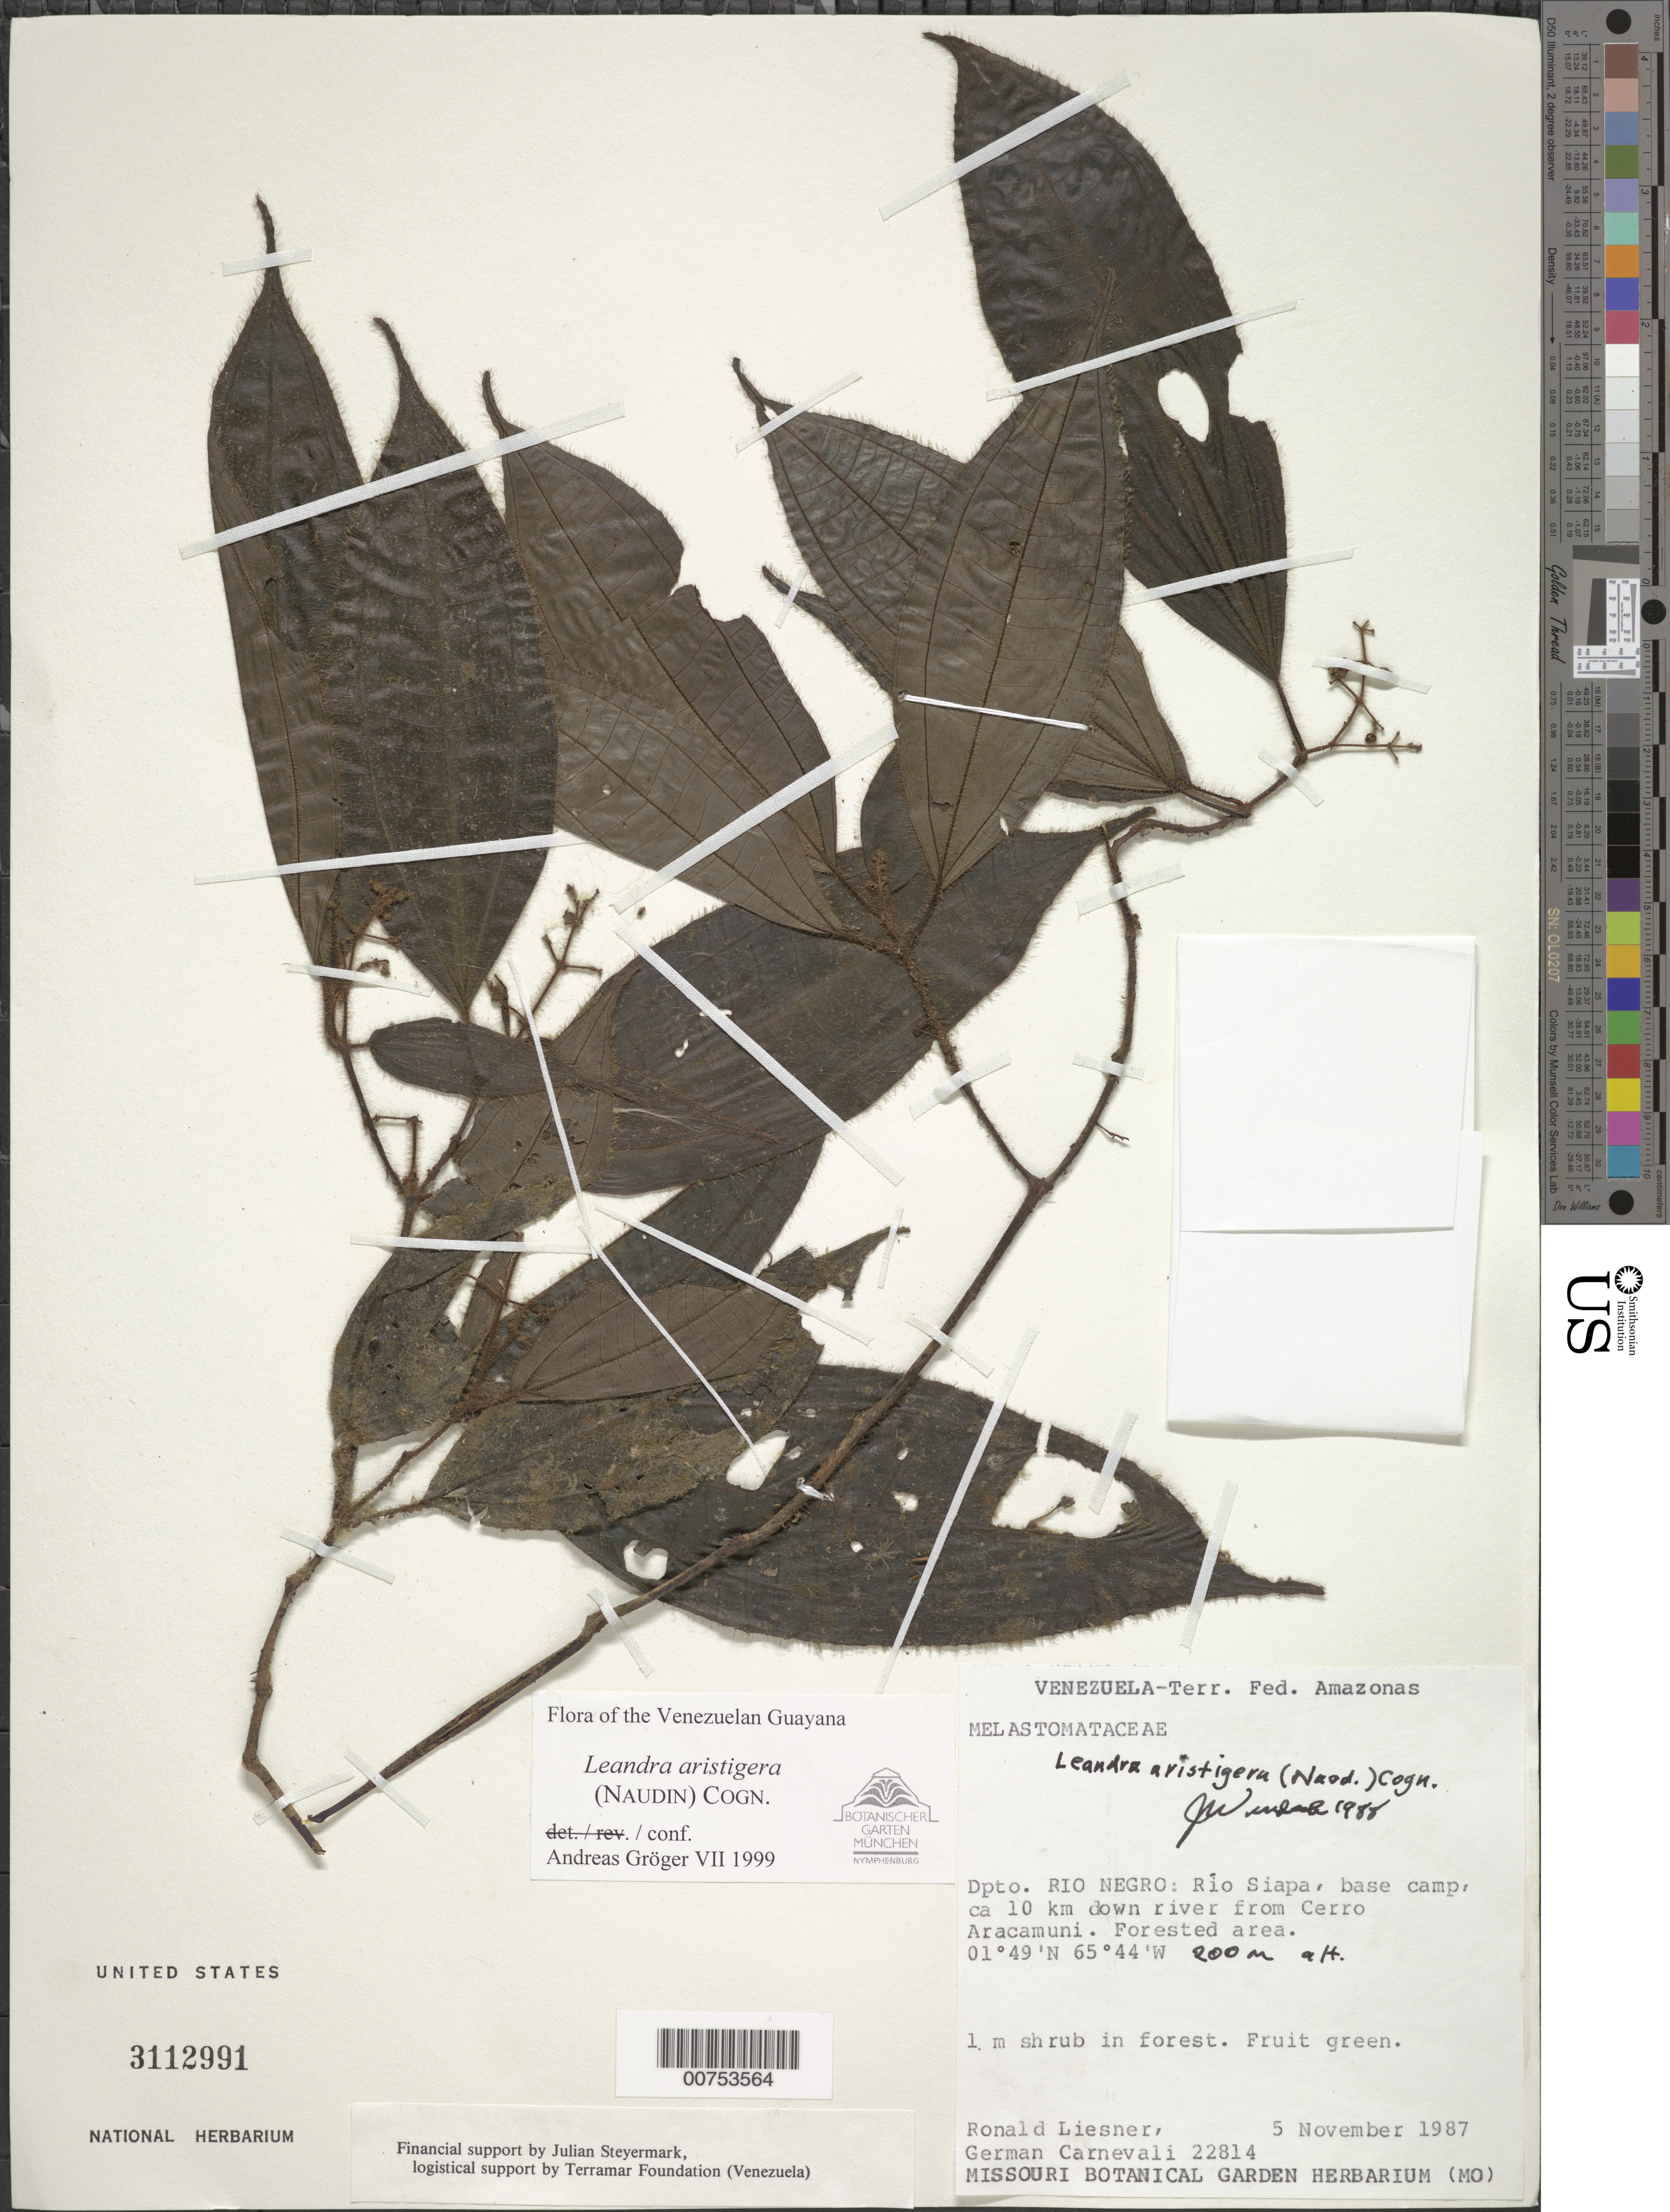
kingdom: Plantae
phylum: Tracheophyta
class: Magnoliopsida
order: Myrtales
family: Melastomataceae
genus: Leandra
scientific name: Leandra aristigera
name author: (Naudin) Cogn.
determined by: Gröger, A.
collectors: R. L. Liesner & G. Carnevali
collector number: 22814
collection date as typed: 5-Nov-87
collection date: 1987-11-05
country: Venezuela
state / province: Amazonas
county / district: Río Negro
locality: Río Siapa, 10 km from Cerro Aracamuni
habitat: Forest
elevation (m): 200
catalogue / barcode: US 3112991